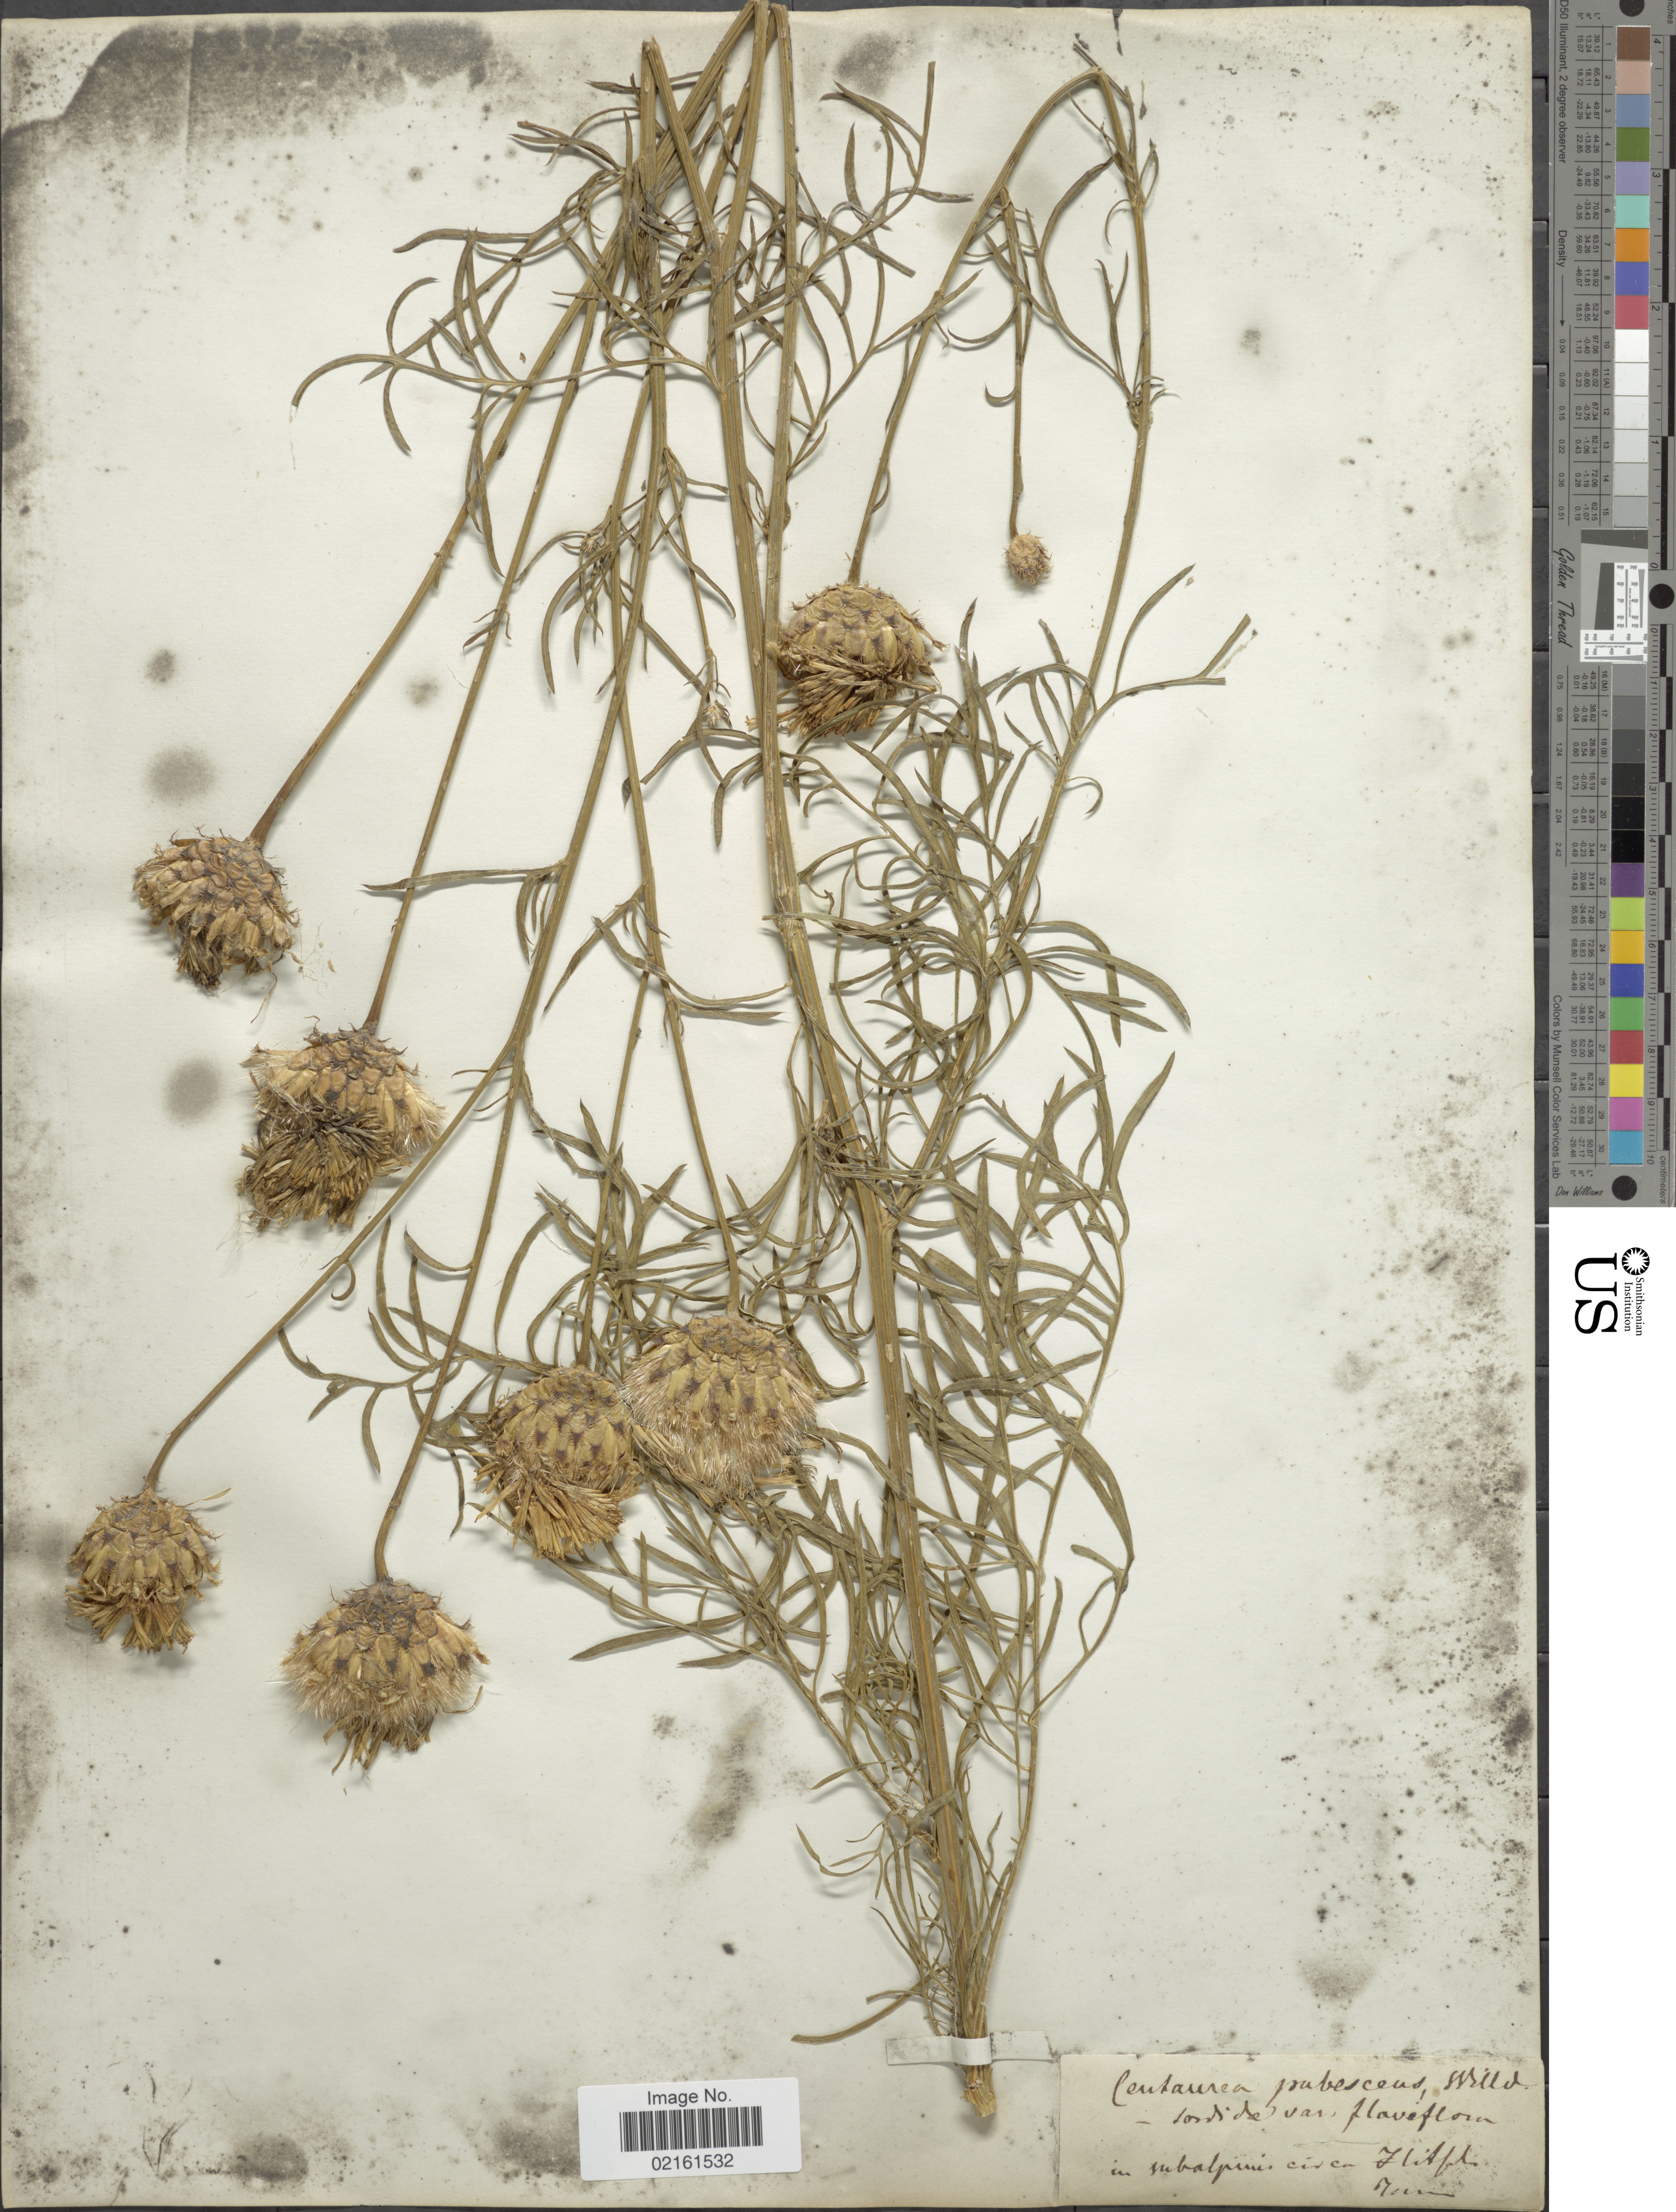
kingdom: Plantae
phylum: Tracheophyta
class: Magnoliopsida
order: Asterales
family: Asteraceae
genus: Centaurea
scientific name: Centaurea pubescens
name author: Willd.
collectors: Tomur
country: Slovenia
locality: Circa Flitfel [interpreted]